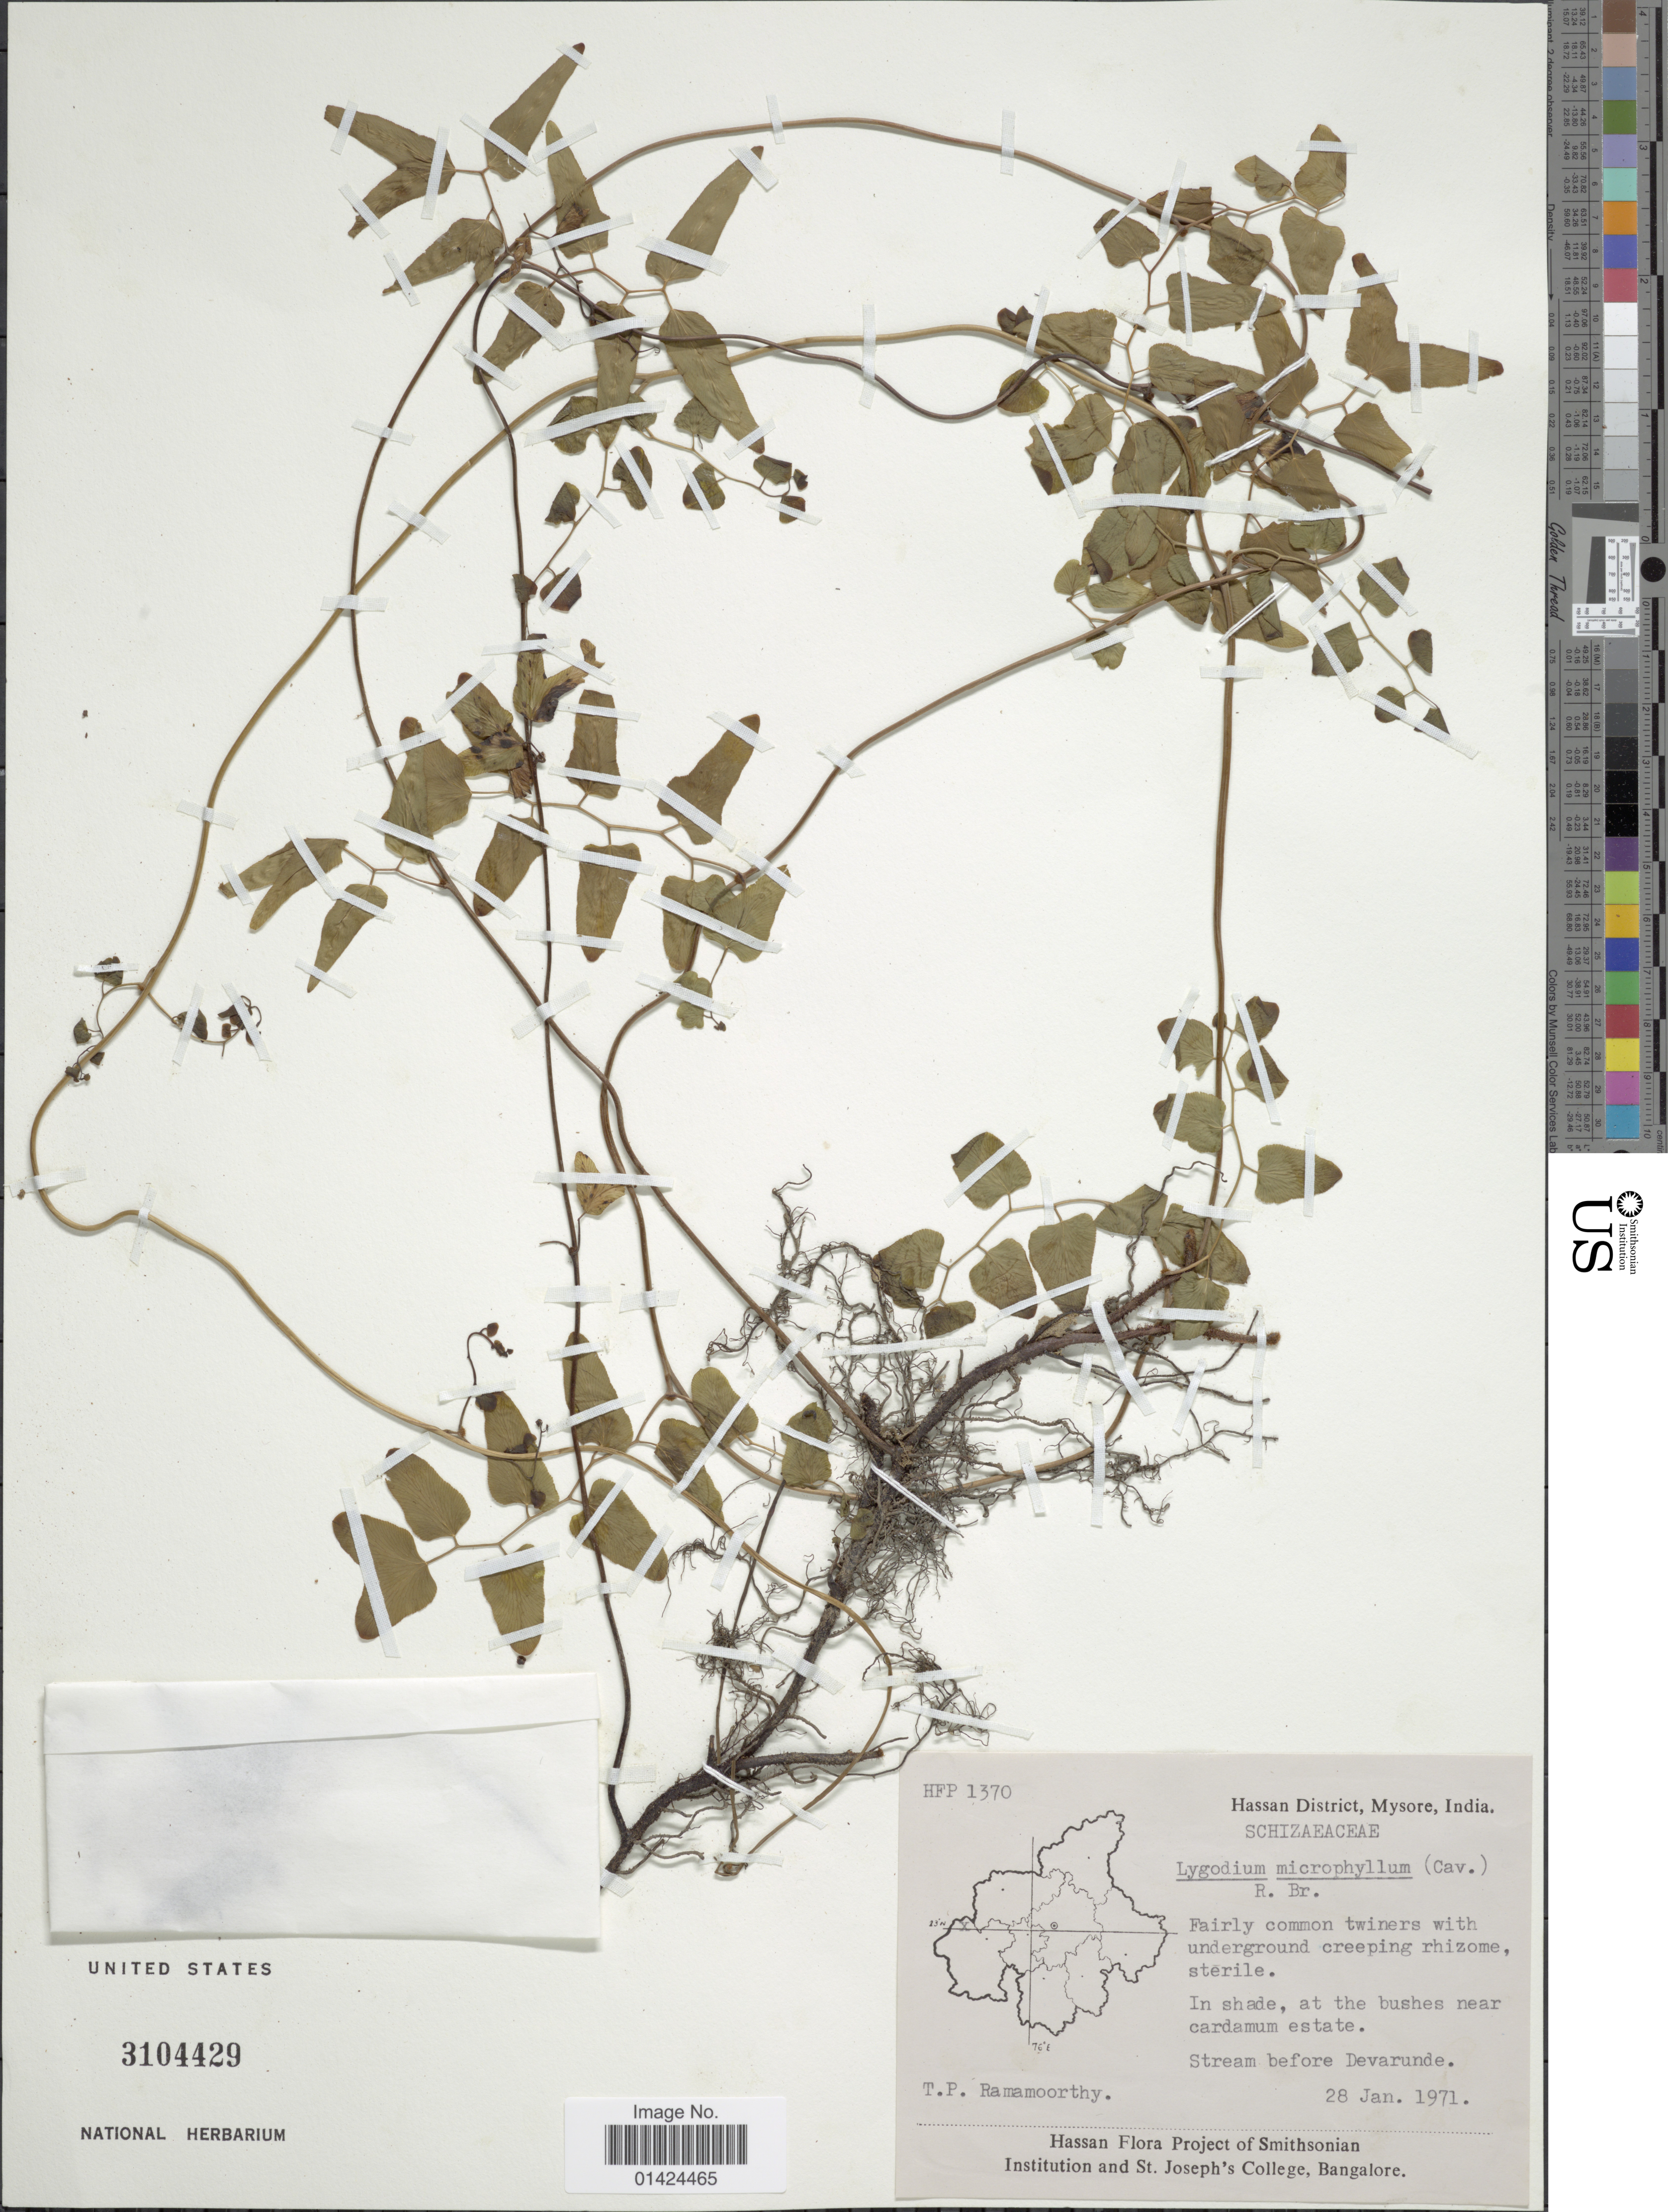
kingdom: Plantae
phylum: Tracheophyta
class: Polypodiopsida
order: Schizaeales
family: Lygodiaceae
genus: Lygodium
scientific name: Lygodium microphyllum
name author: (Cav.) R. Br.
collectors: T. P. Ramamoorthy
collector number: HFP 1370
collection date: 1971-01-28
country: India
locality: Hassan District,Mysore. In shade, at the bushes near cardamum estate. Stream before Devarunde.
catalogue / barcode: US 3104429